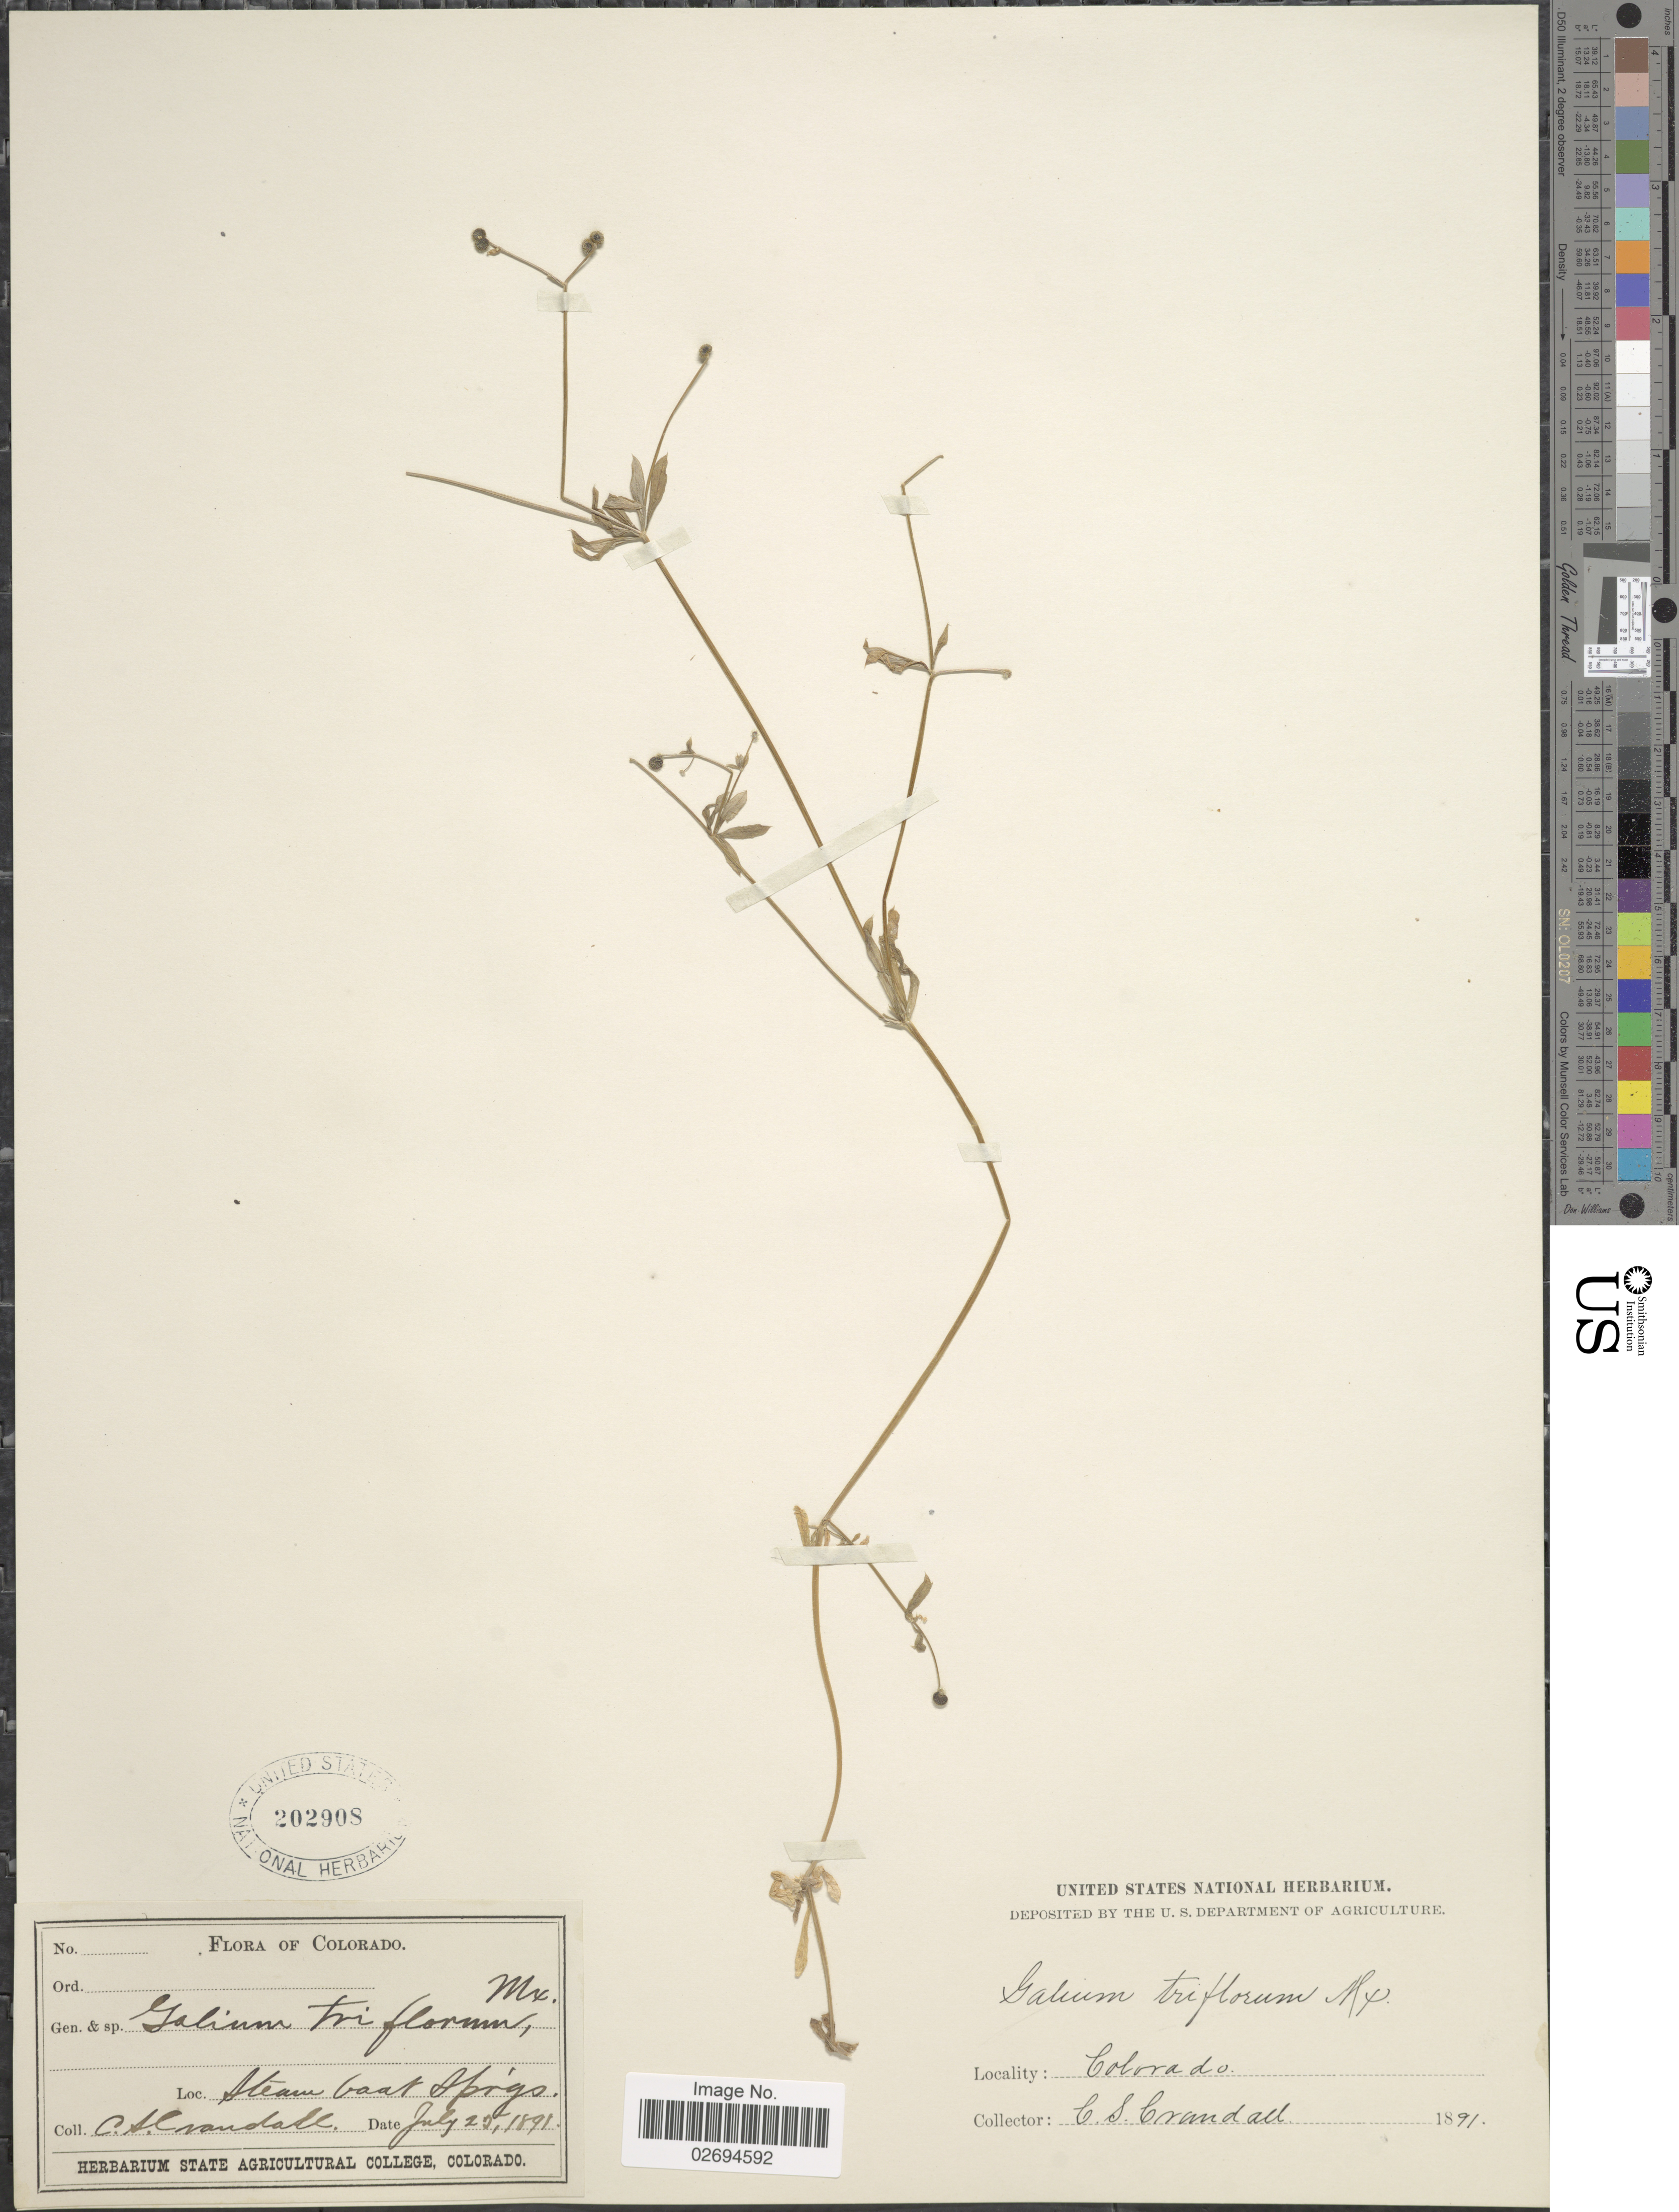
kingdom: Plantae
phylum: Tracheophyta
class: Magnoliopsida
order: Gentianales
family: Rubiaceae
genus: Galium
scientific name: Galium triflorum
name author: Michx.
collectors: C. Crandall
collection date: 1891-07-25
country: United States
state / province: Colorado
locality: Steamboat Springs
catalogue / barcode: US 202908